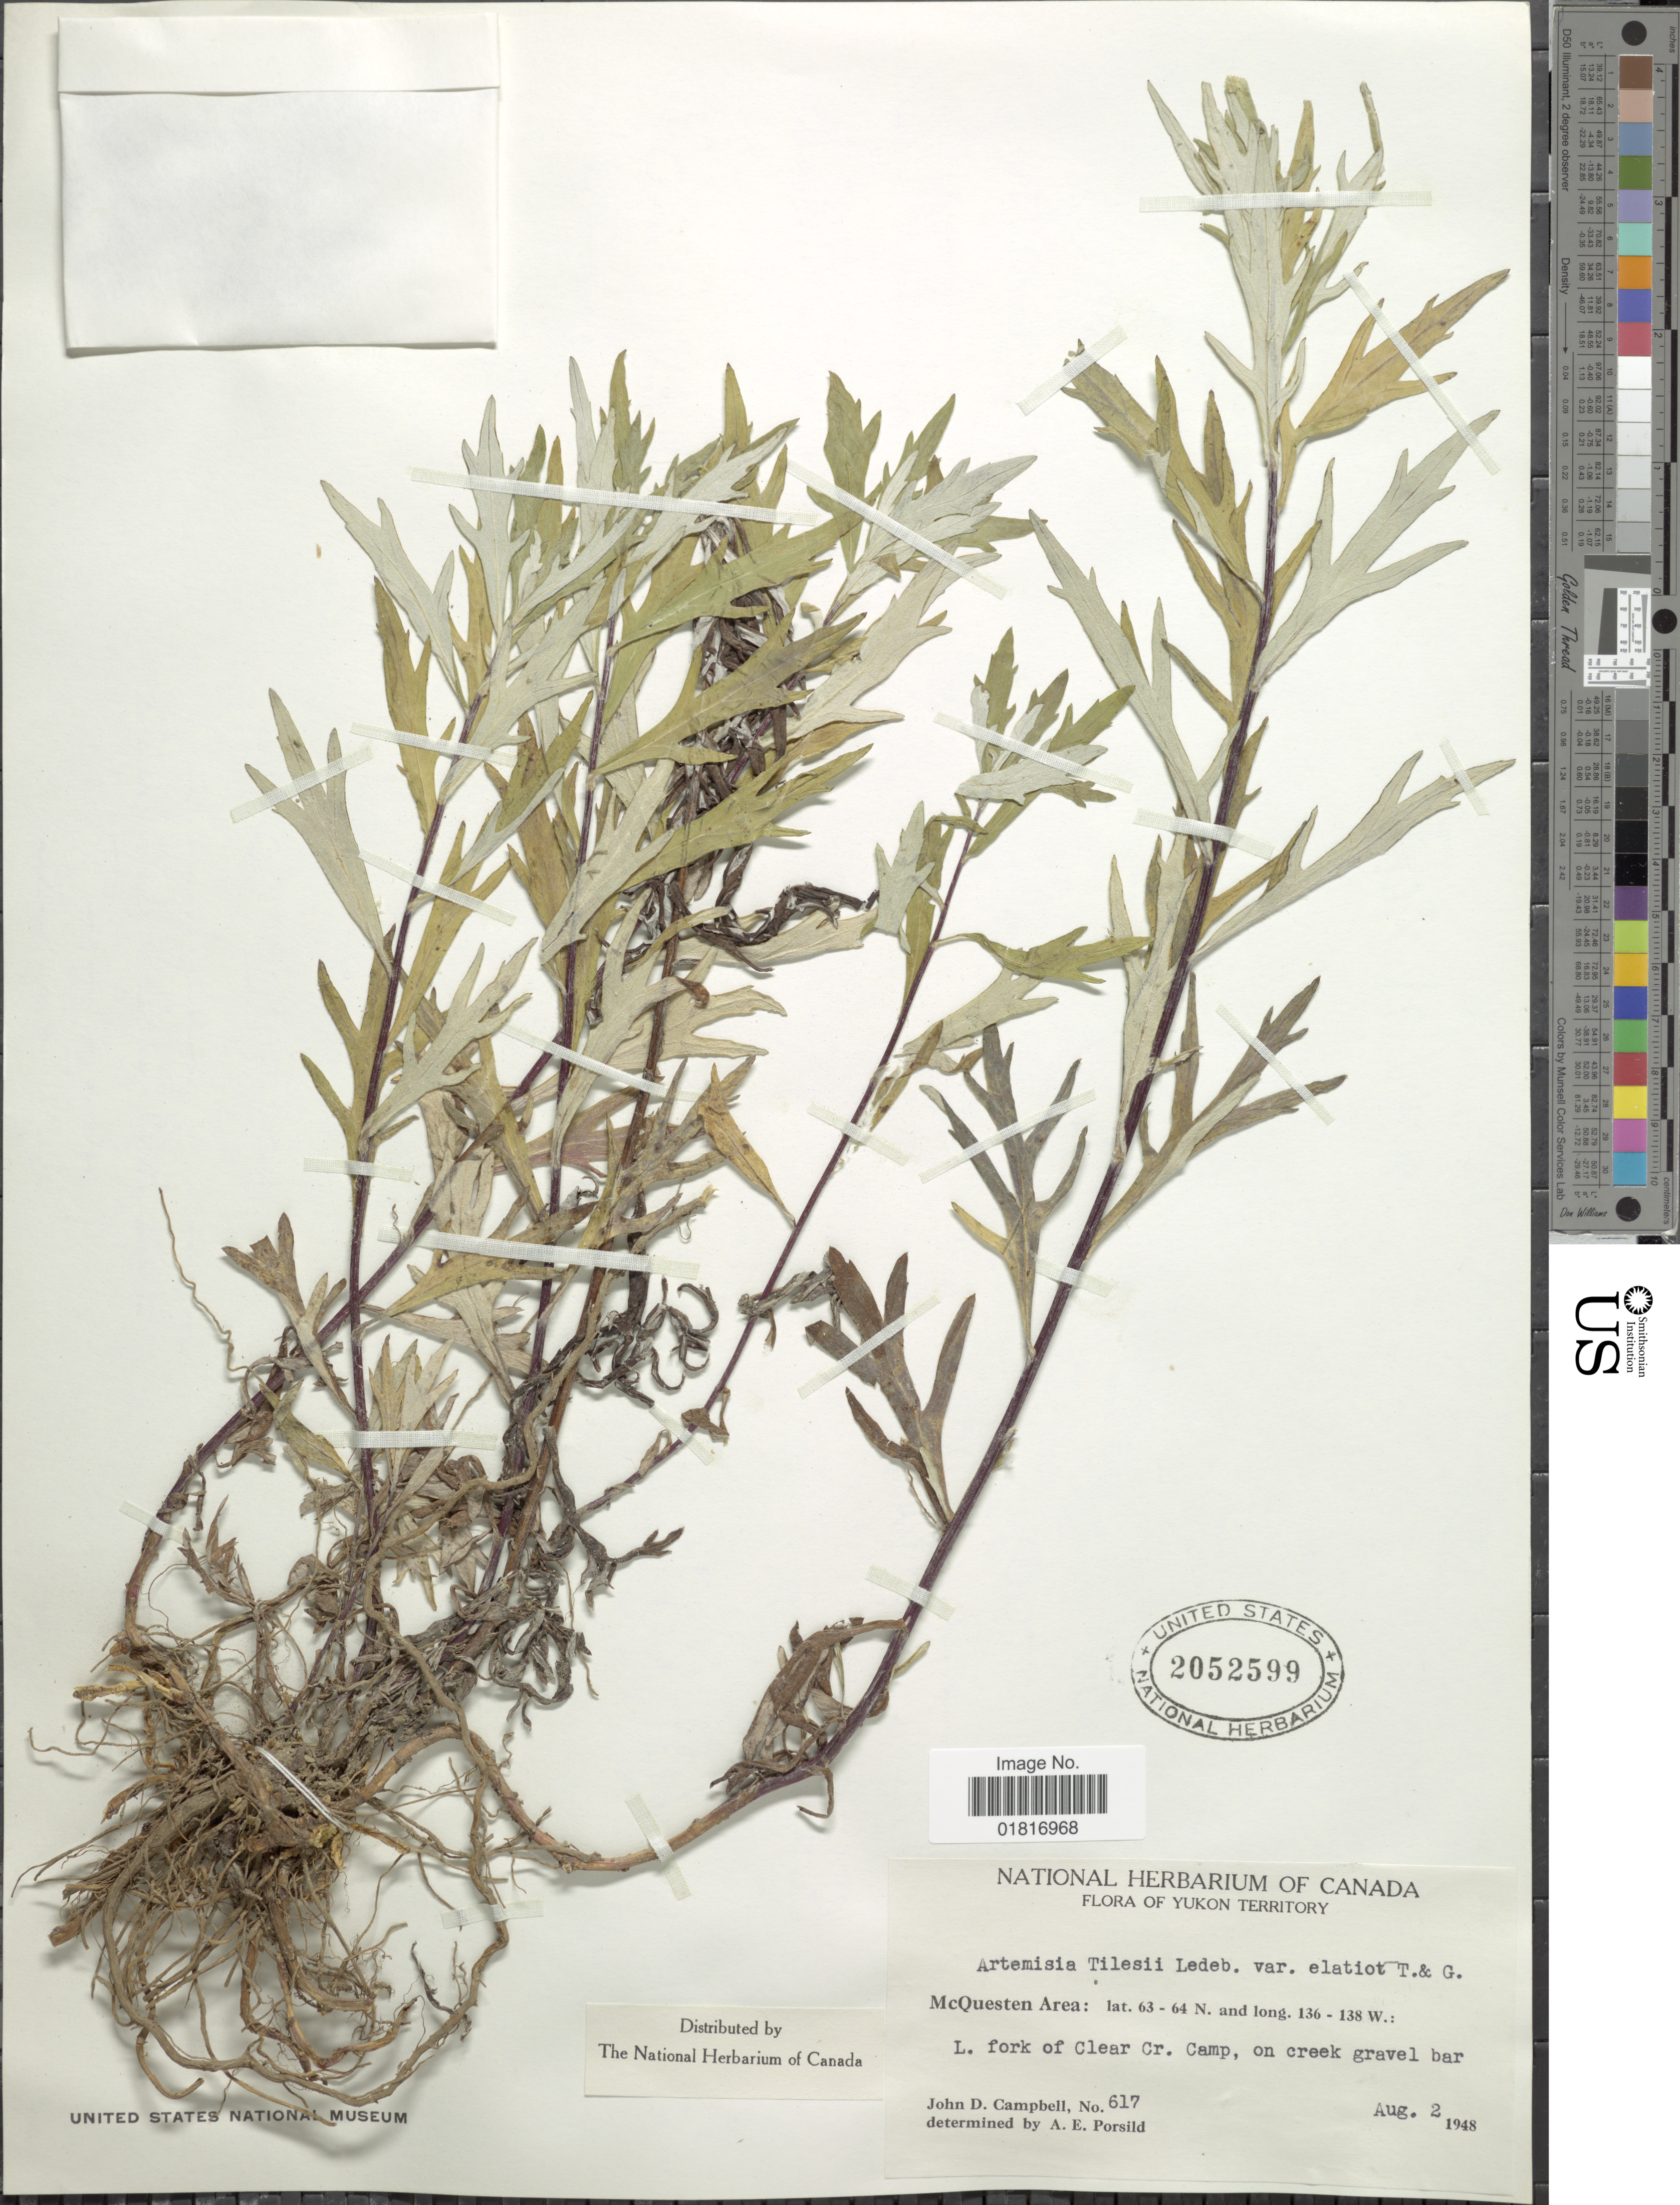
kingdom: Plantae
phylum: Tracheophyta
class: Magnoliopsida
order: Asterales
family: Asteraceae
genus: Artemisia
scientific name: Artemisia tilesii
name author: Ledeb.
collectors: J. Campbell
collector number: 617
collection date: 1948-08-02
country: Canada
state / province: Yukon Territory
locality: McQuesten Area: L fork of Clear Cr. Camp, on creek gravel bar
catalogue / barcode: US 2052599